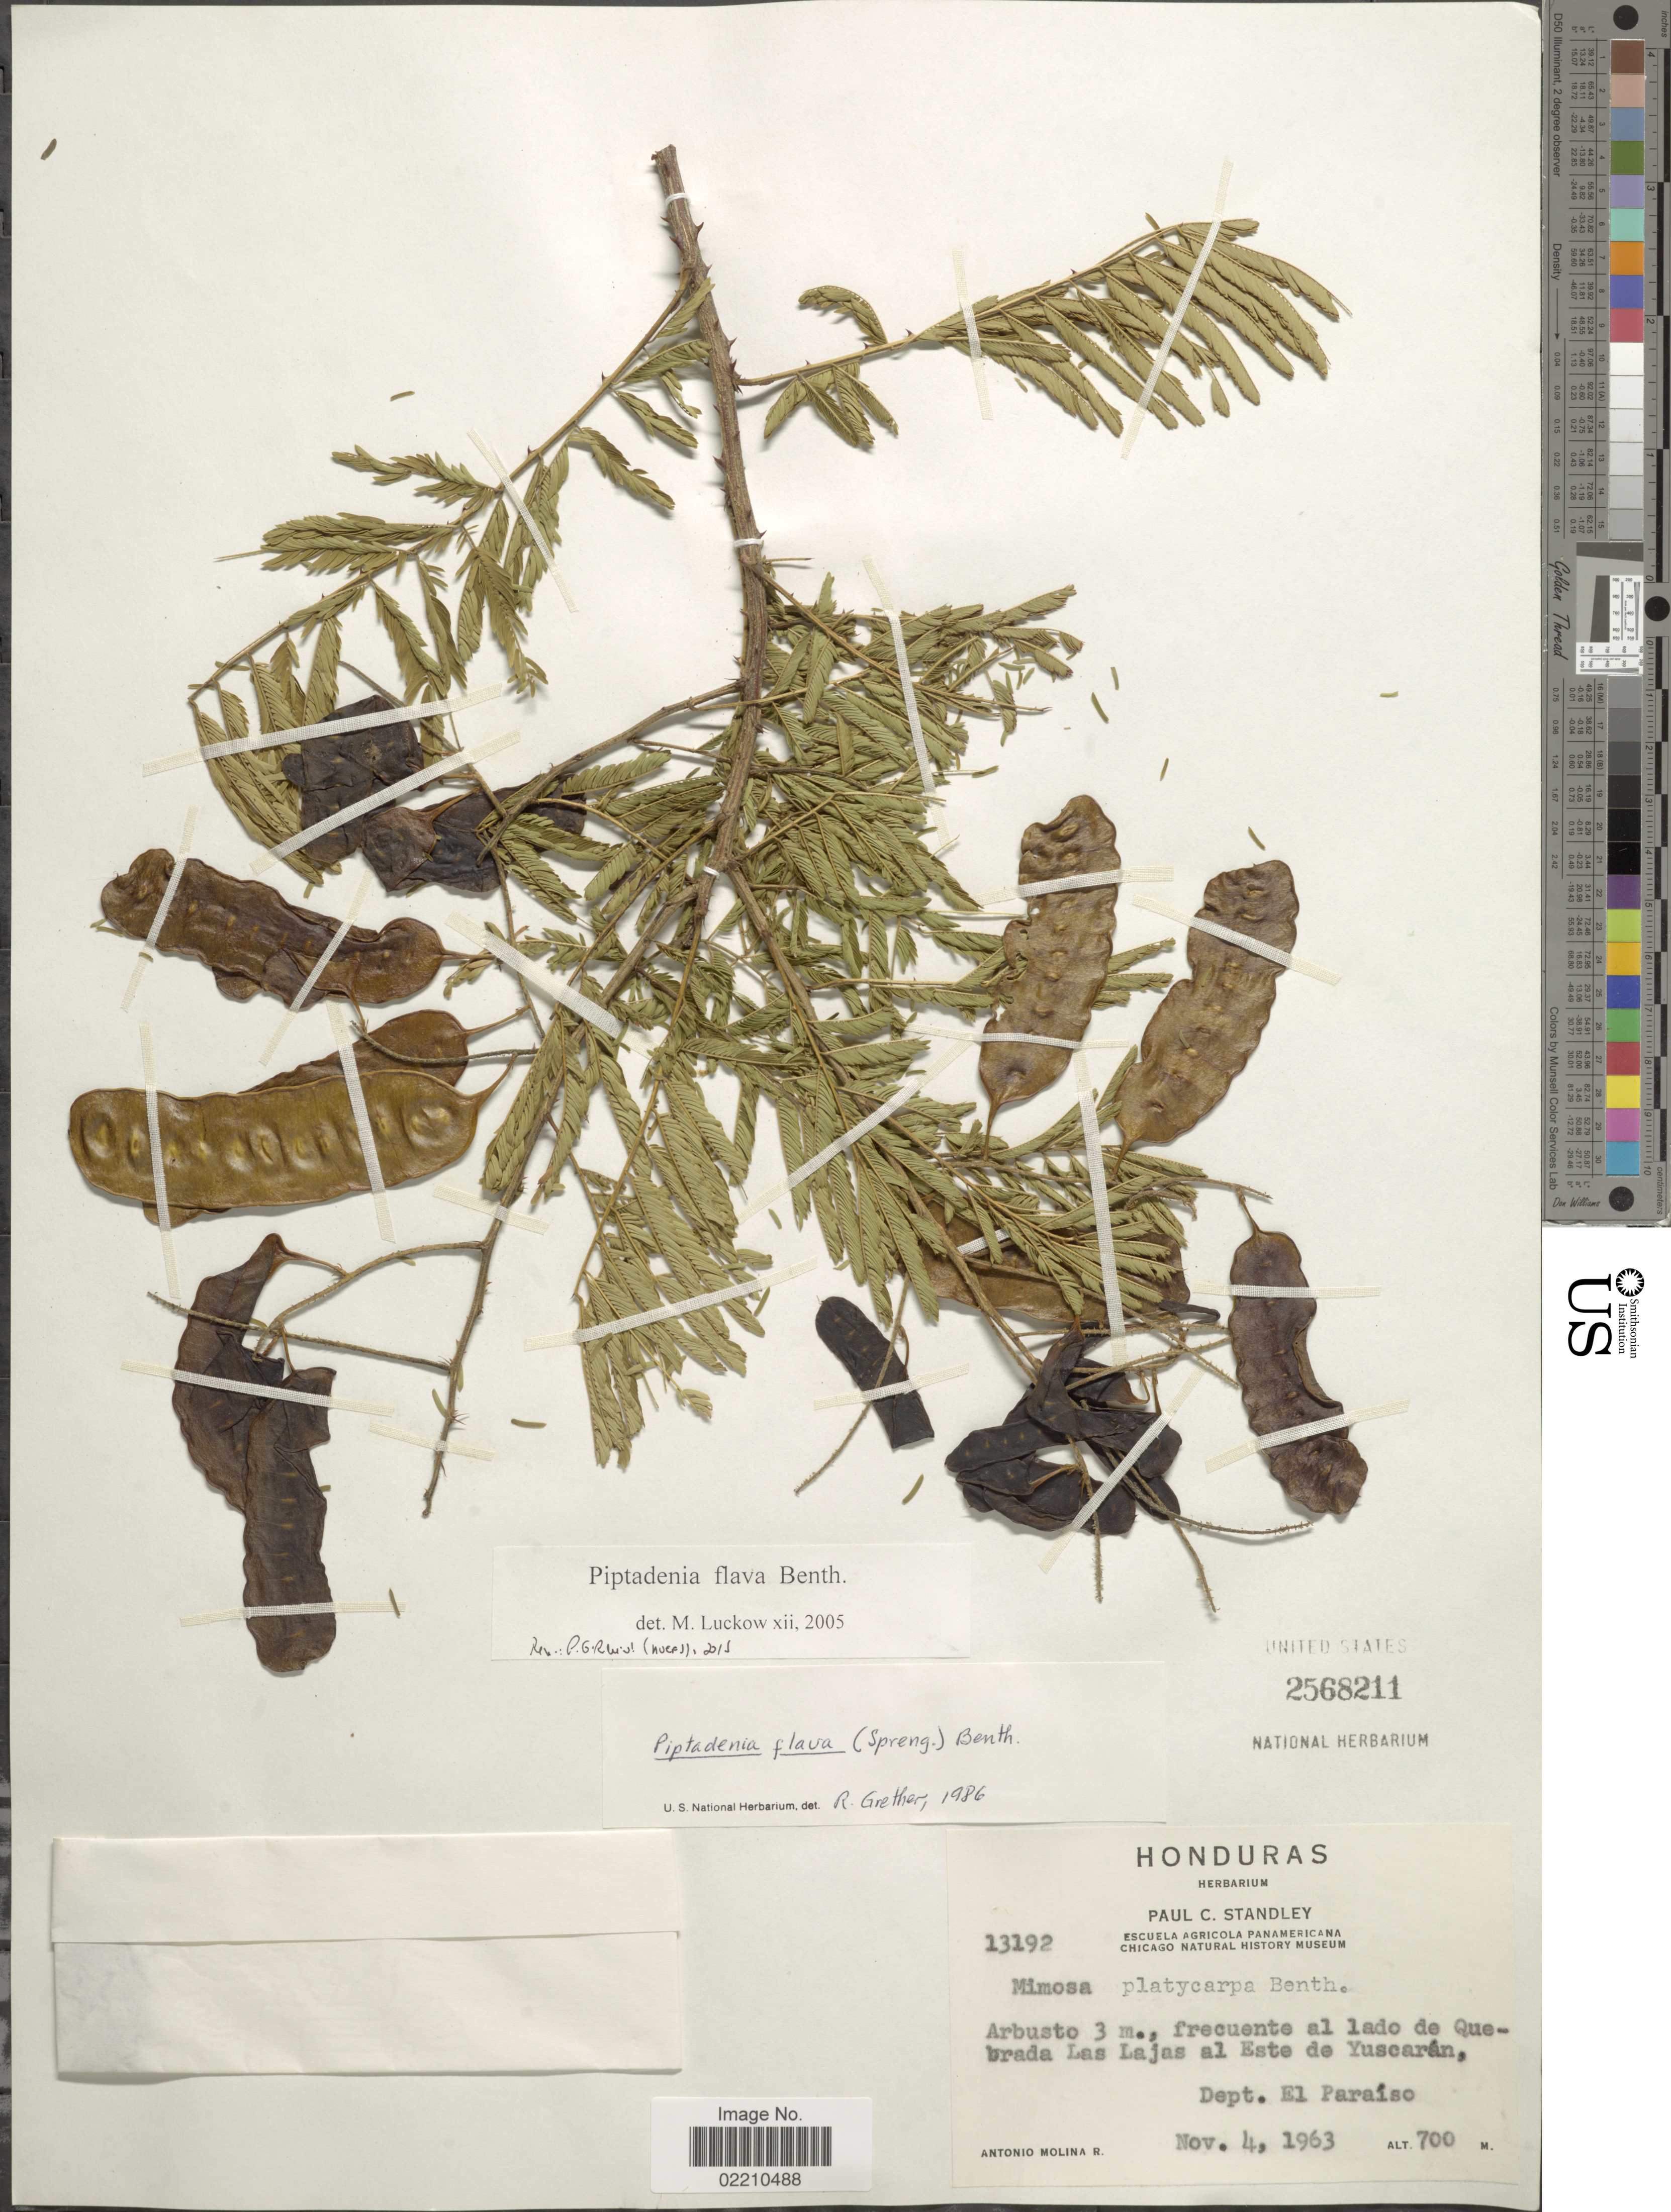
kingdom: Plantae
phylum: Tracheophyta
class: Magnoliopsida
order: Fabales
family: Fabaceae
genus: Piptadenia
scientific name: Piptadenia flava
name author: (DC.) Benth.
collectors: A. Molina R.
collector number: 13192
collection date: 1963-11-04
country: Honduras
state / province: El Paraíso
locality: Frecuente al lado de Quebrada Las Lajas al Este de Yuscaran, Dept. El Paraiso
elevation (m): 700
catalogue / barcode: US 2568211